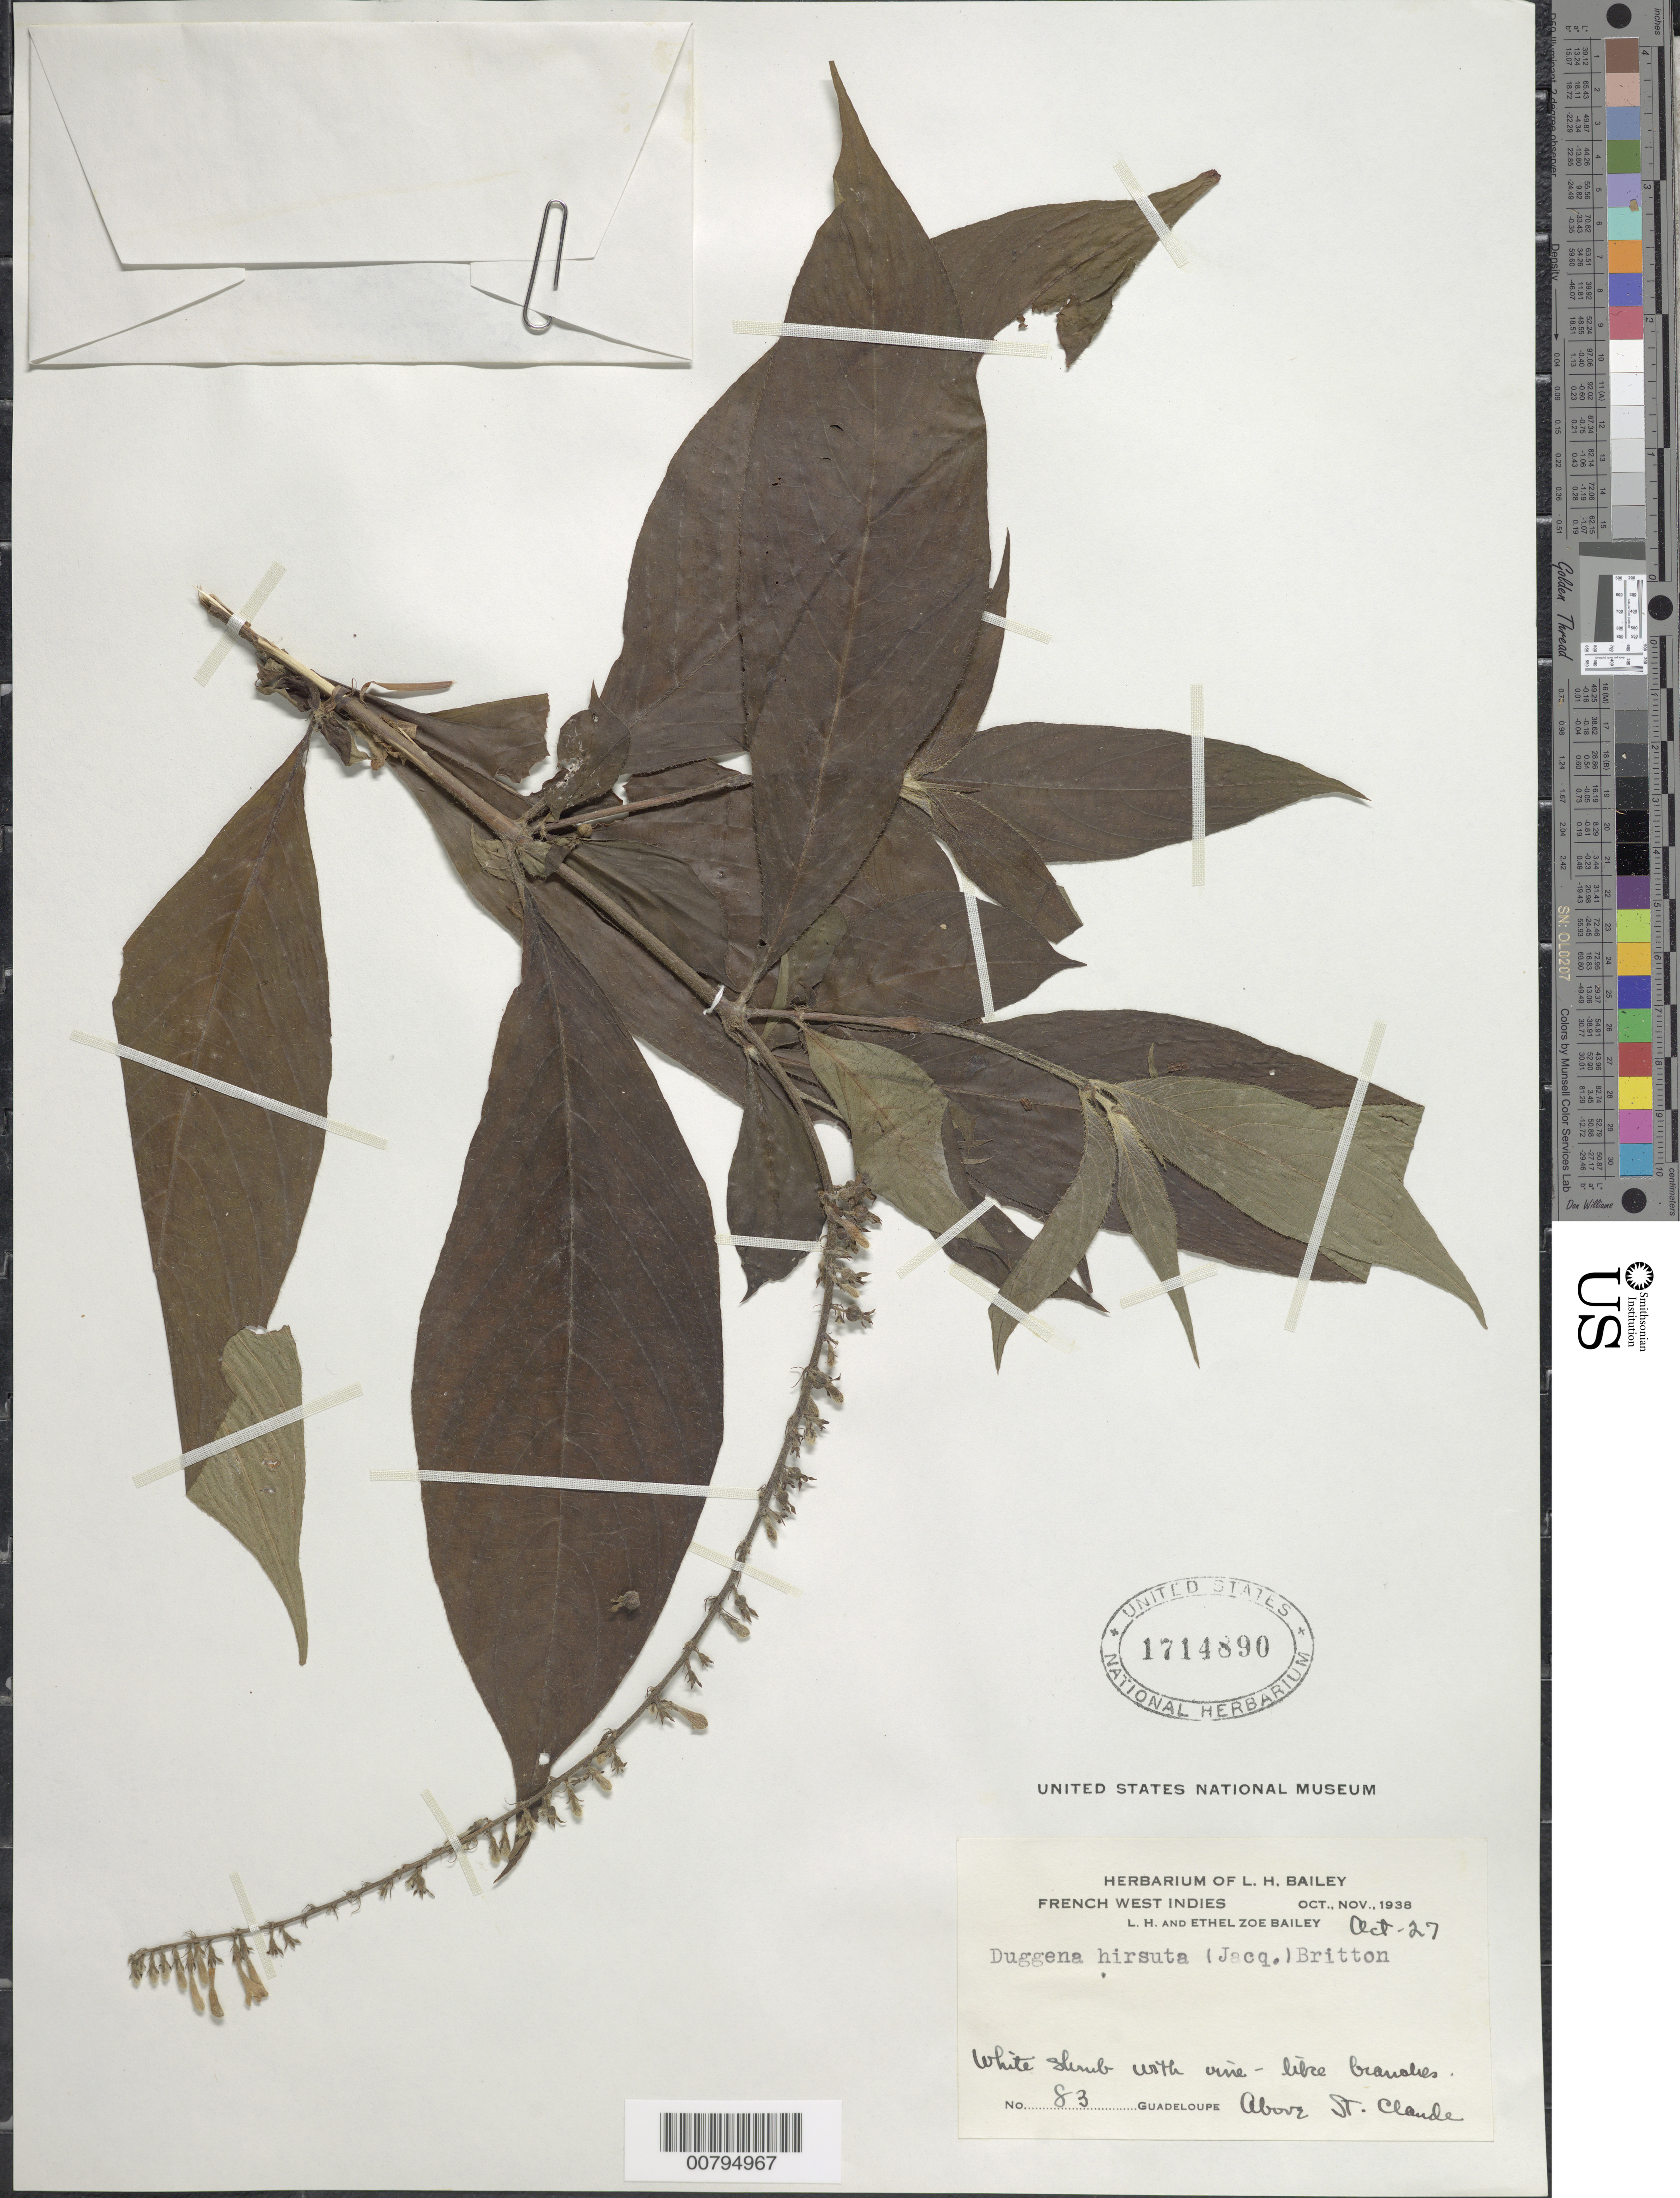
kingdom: Plantae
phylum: Tracheophyta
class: Magnoliopsida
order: Gentianales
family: Rubiaceae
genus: Gonzalagunia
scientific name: Gonzalagunia hirsuta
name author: Schum.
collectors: L. H. Bailey & E. Z. Bailey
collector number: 83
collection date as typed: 27 Oct 1938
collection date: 1938-10-27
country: Guadeloupe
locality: Above St. Claude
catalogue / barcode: US 1714890